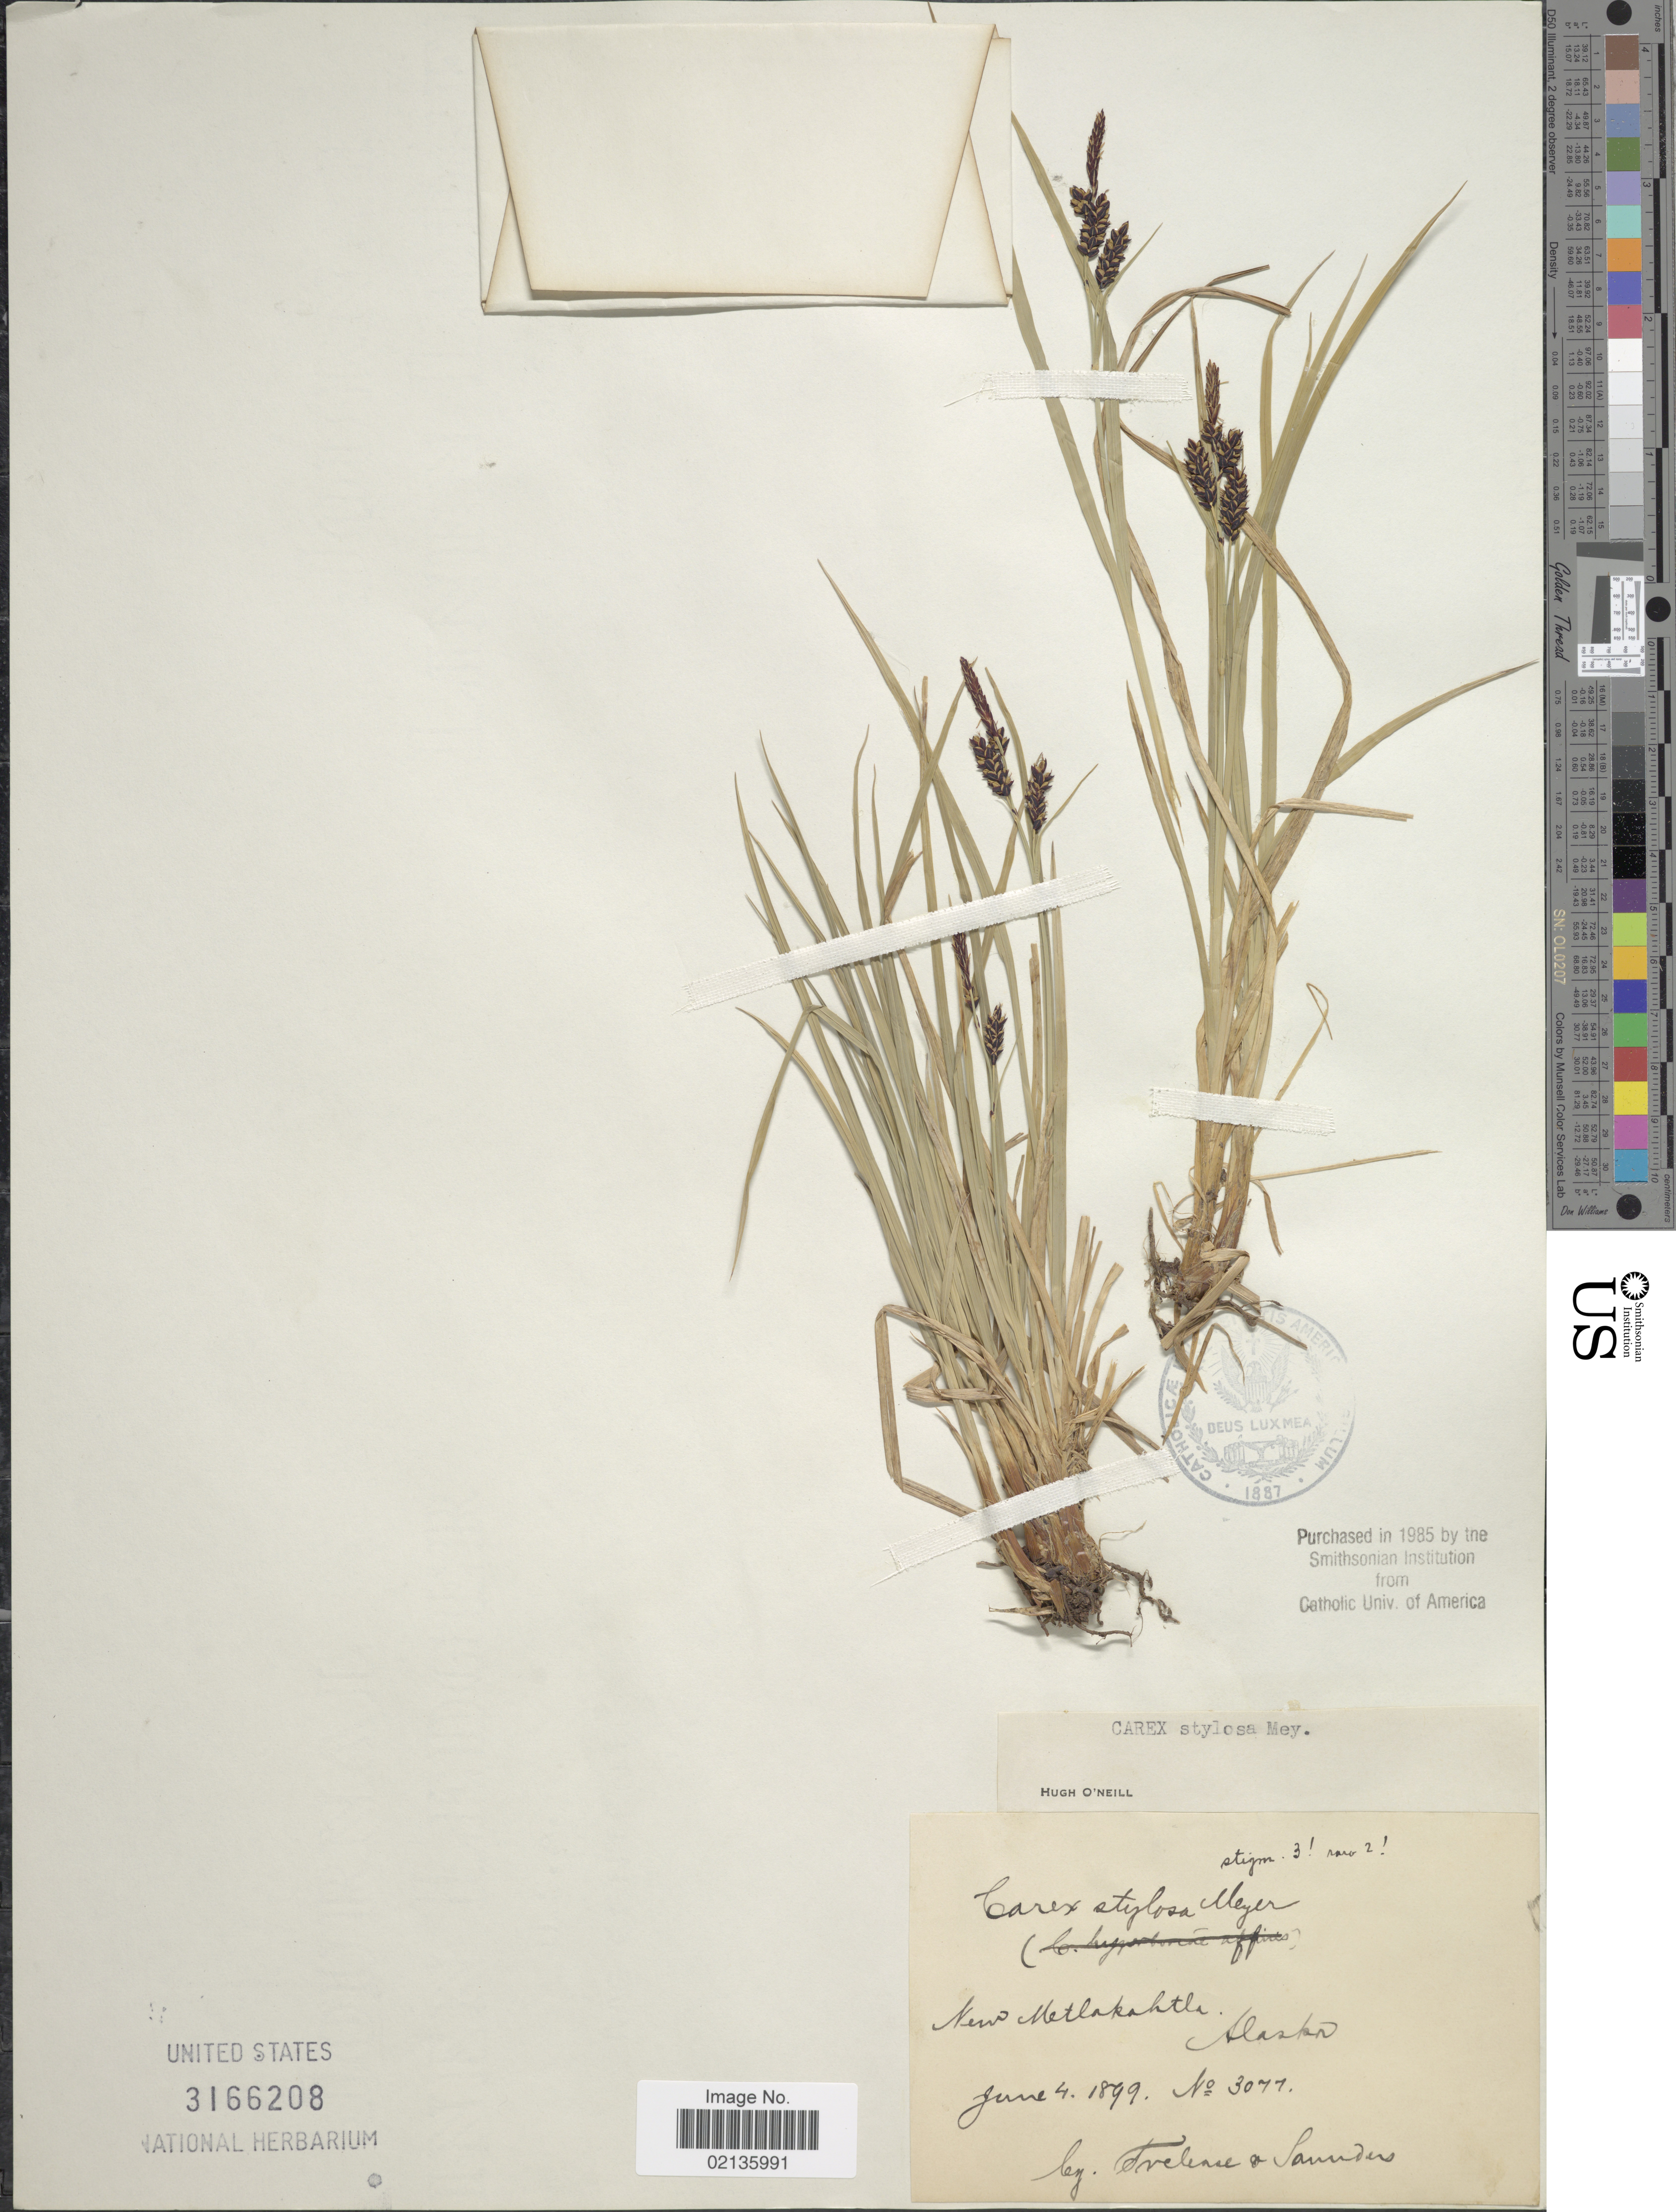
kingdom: Plantae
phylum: Tracheophyta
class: Liliopsida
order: Poales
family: Cyperaceae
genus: Carex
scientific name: Carex stylosa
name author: C.A. Mey.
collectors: -- Trelease & -. Saunders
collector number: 3077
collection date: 1899-06-04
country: United States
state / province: Alaska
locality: New Metlakahtla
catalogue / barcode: US 3166208